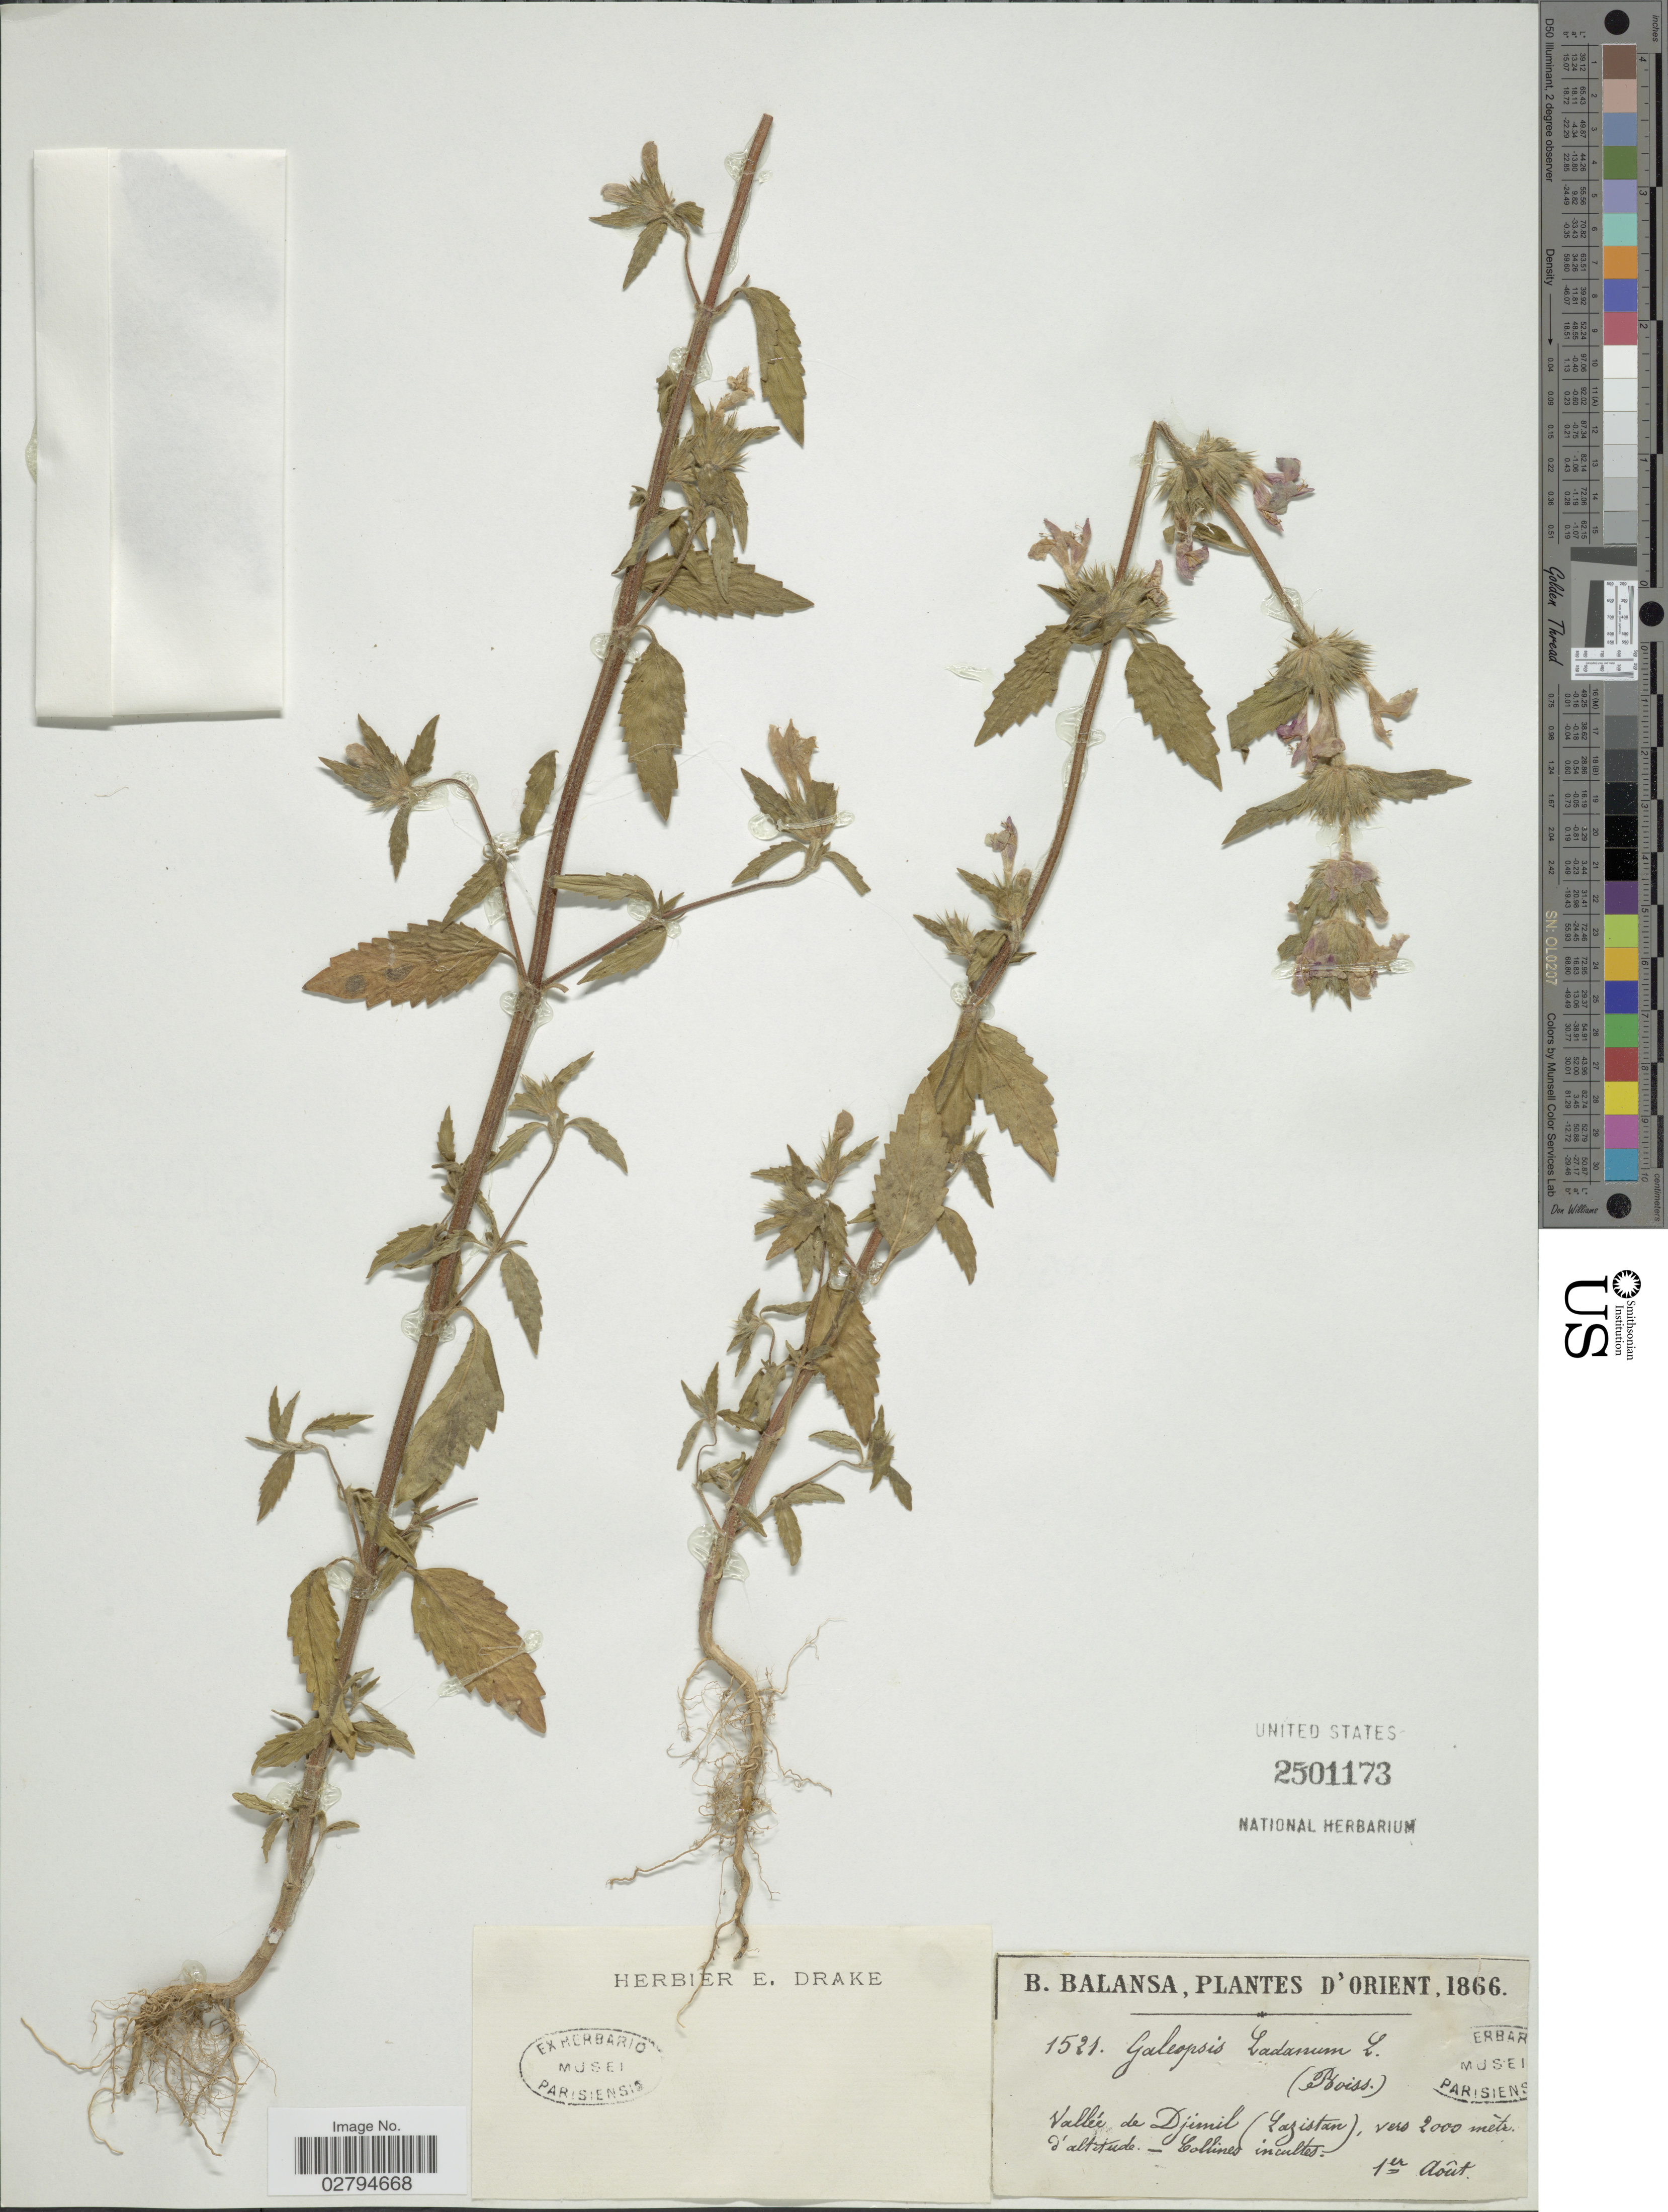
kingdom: Plantae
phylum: Tracheophyta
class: Magnoliopsida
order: Lamiales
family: Lamiaceae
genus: Galeopsis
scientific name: Galeopsis ladanum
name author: L.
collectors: B. Balansa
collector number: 1521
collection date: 1866-08-01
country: Turkey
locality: D'Orient. Vallée de Djimil (Lazistan).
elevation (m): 2000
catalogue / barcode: US 2501173